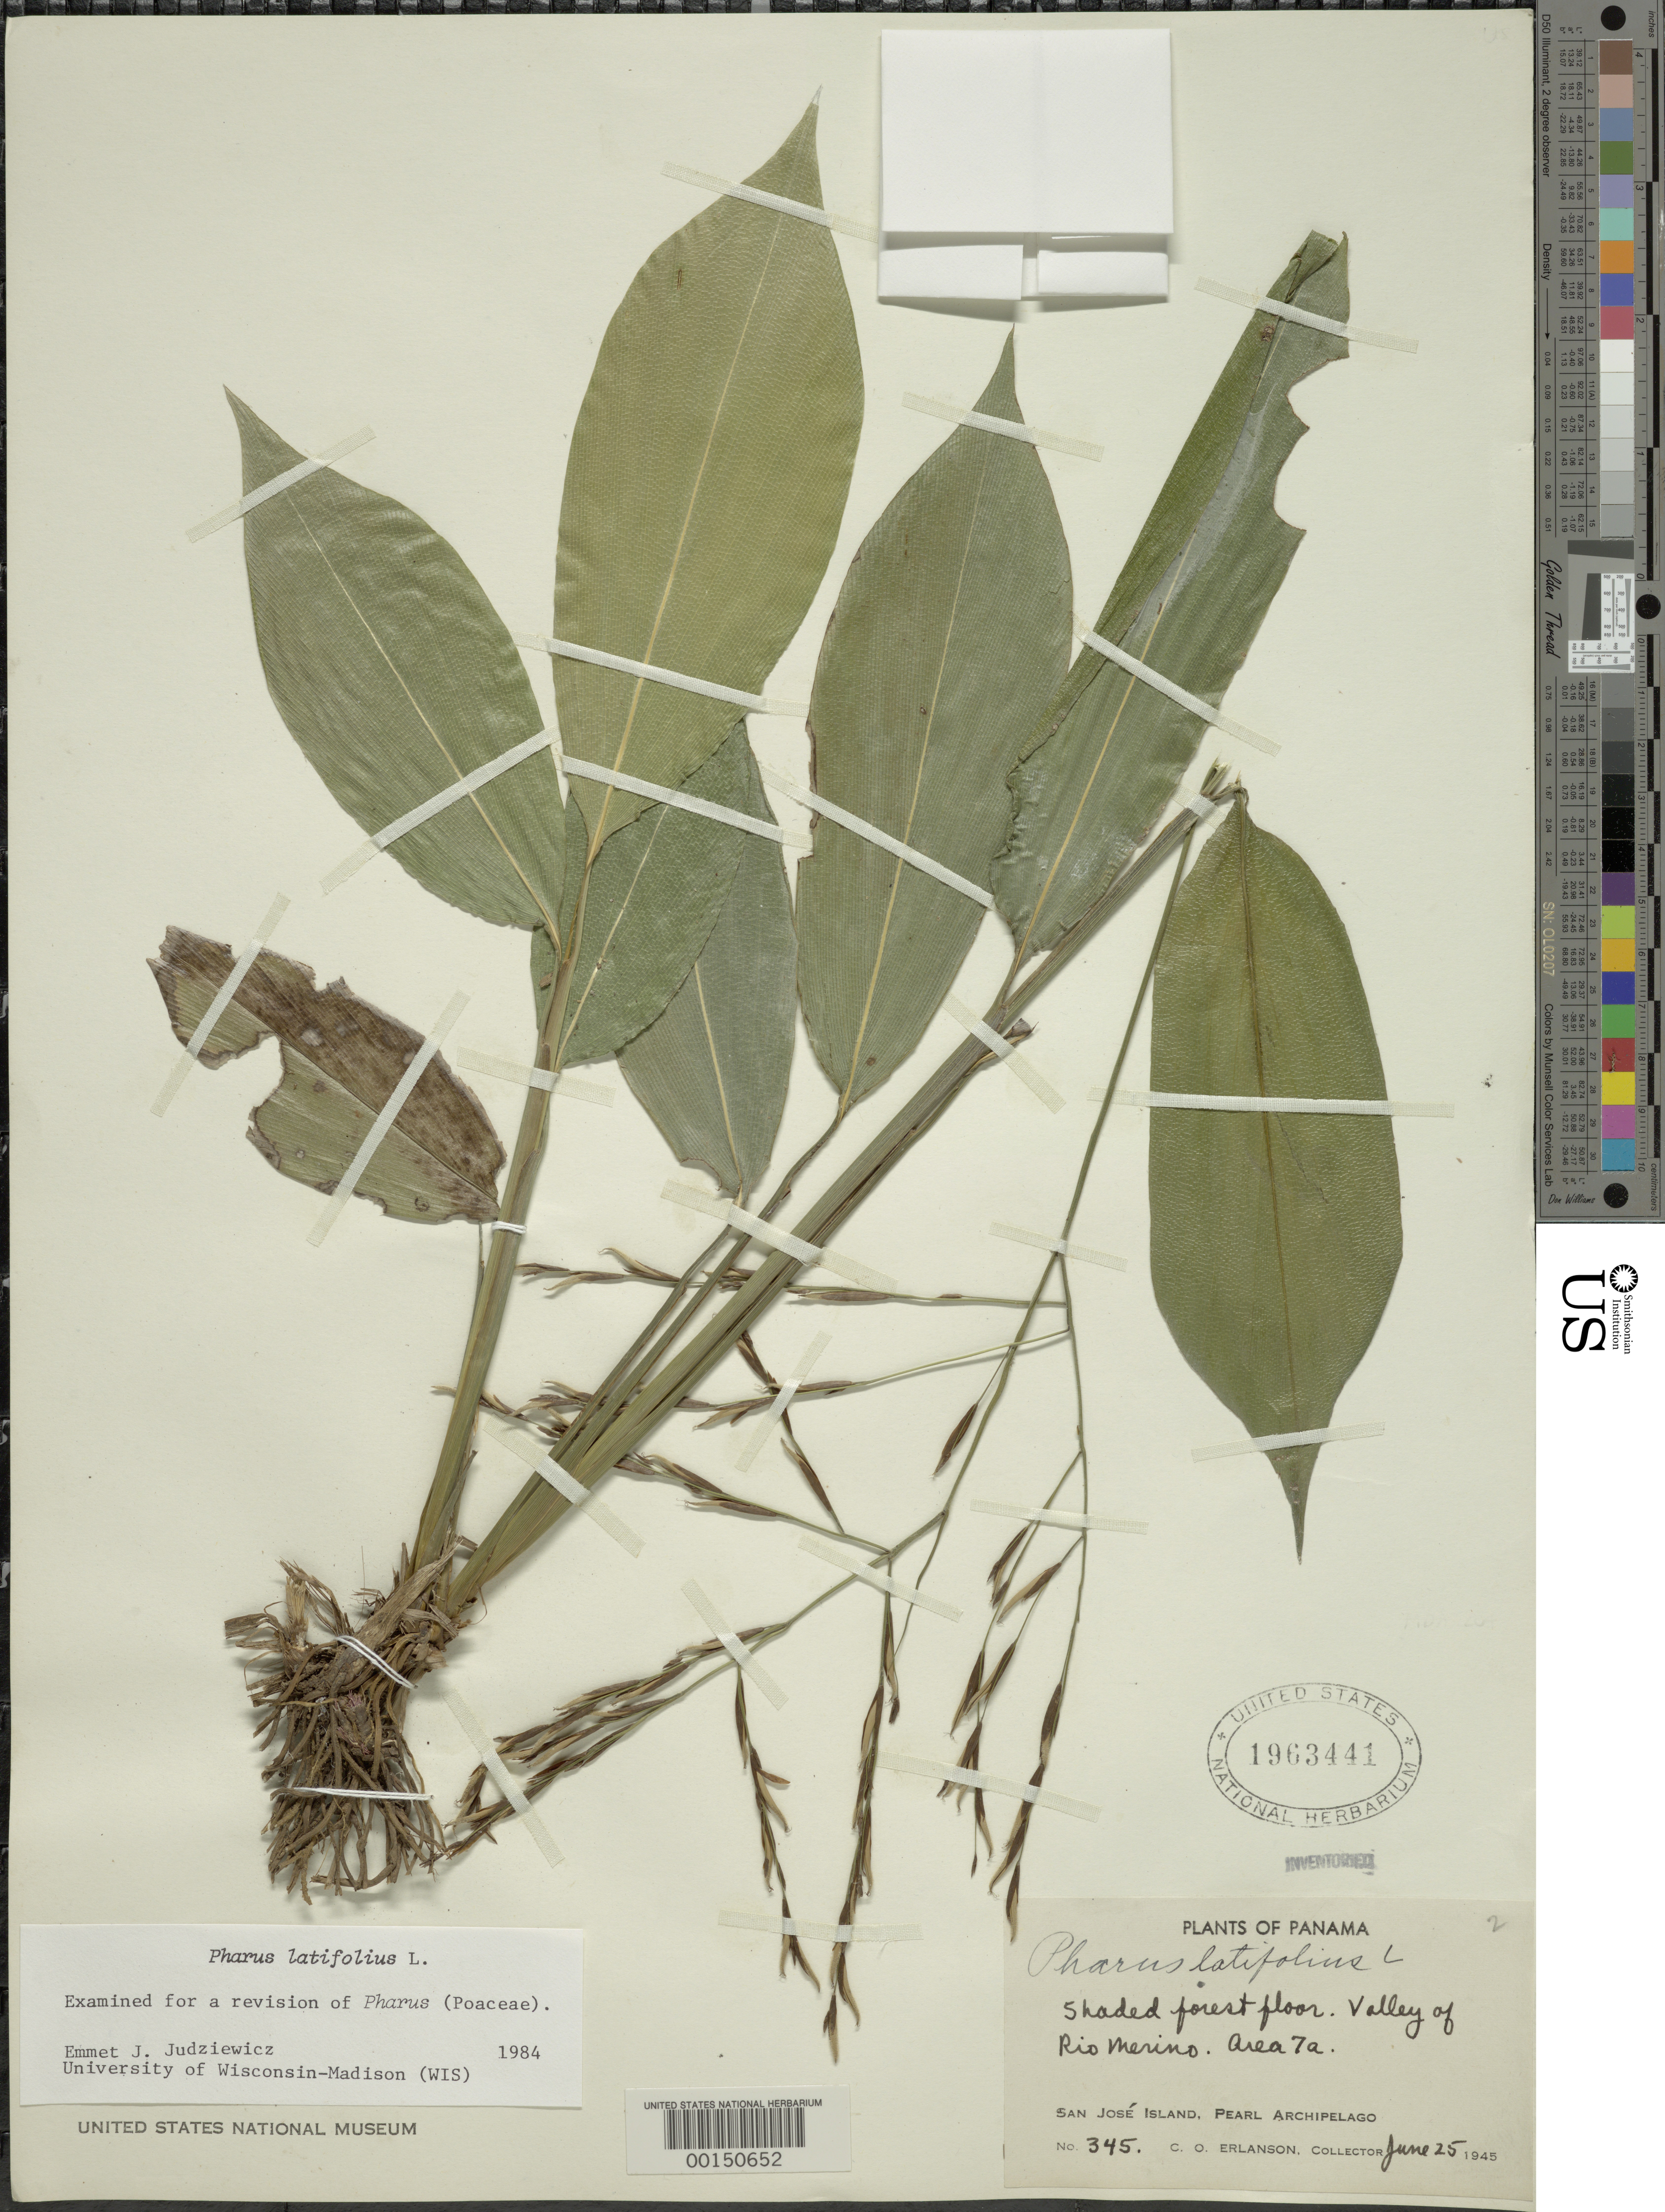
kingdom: Plantae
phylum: Tracheophyta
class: Liliopsida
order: Poales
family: Poaceae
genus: Pharus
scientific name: Pharus latifolius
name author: L.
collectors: C. O. Erlanson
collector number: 345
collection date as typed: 25 Jun 1945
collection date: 1945-06-25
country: Panama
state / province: Panamá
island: San José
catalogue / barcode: US 1963441